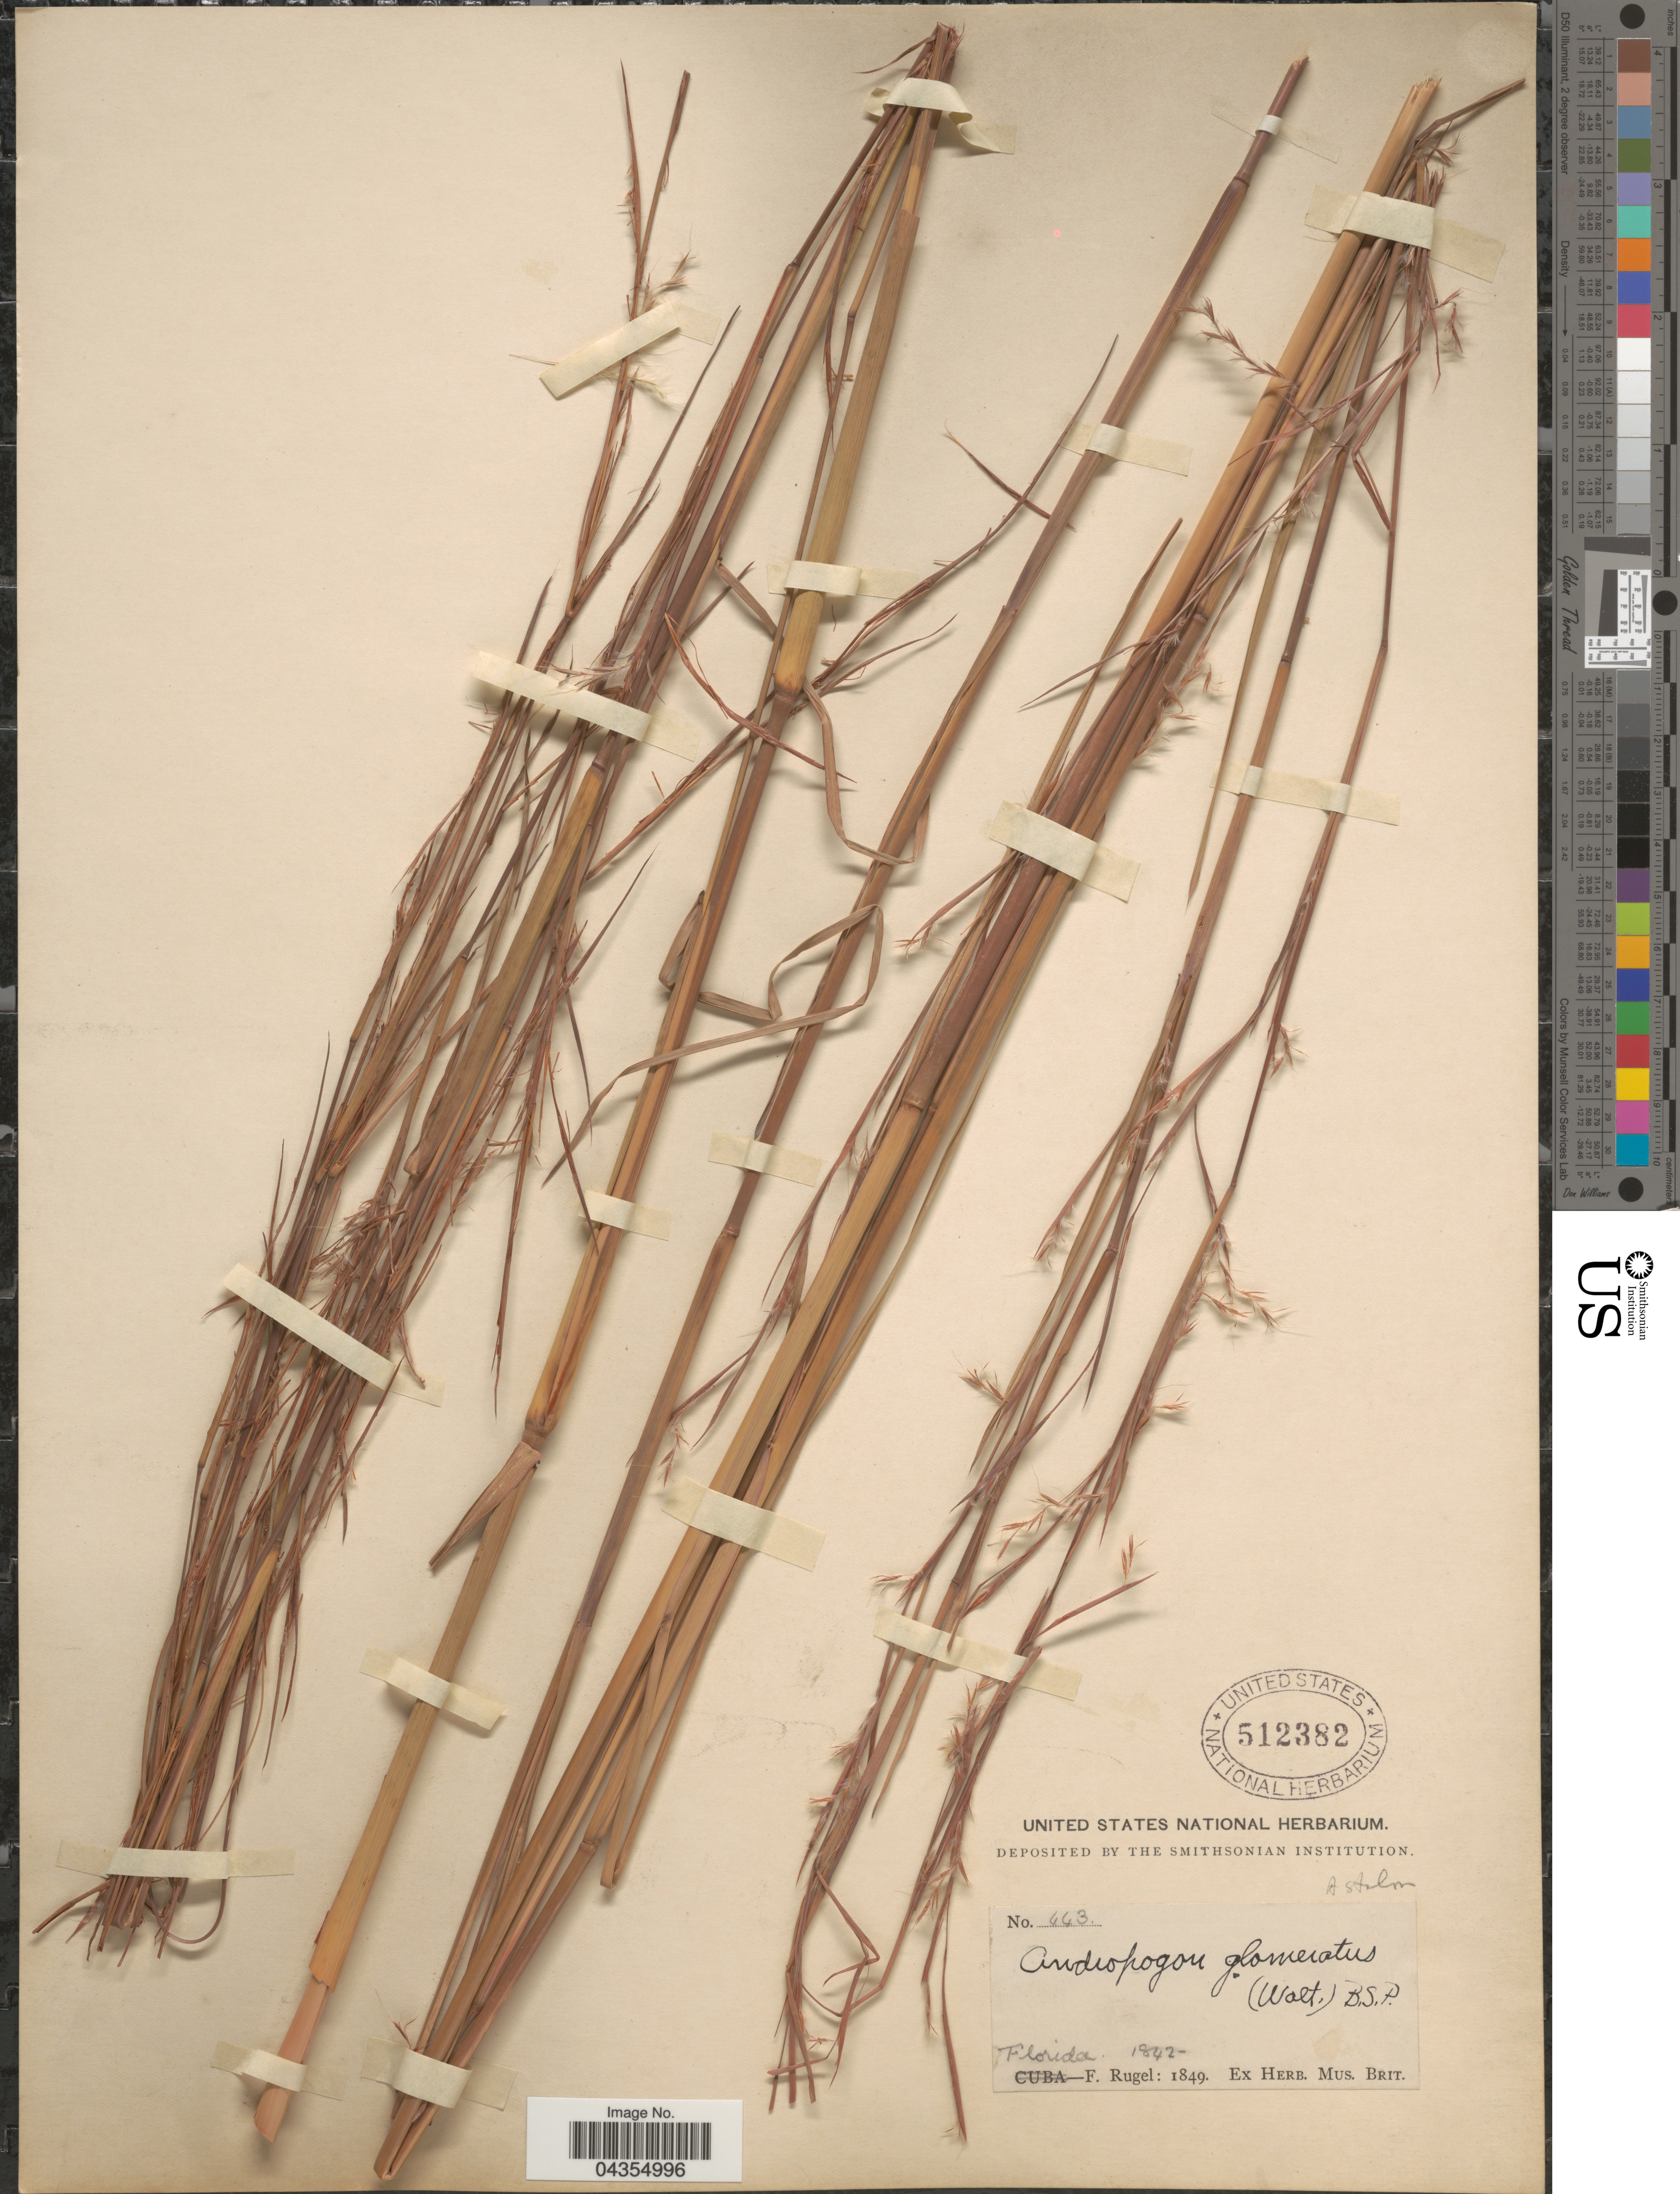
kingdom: Plantae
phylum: Tracheophyta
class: Liliopsida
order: Poales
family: Poaceae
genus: Schizachyrium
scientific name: Schizachyrium sanguineum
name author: (Retz.) Alston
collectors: F. Rugel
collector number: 443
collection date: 1842/1849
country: United States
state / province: Florida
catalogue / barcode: US 512382